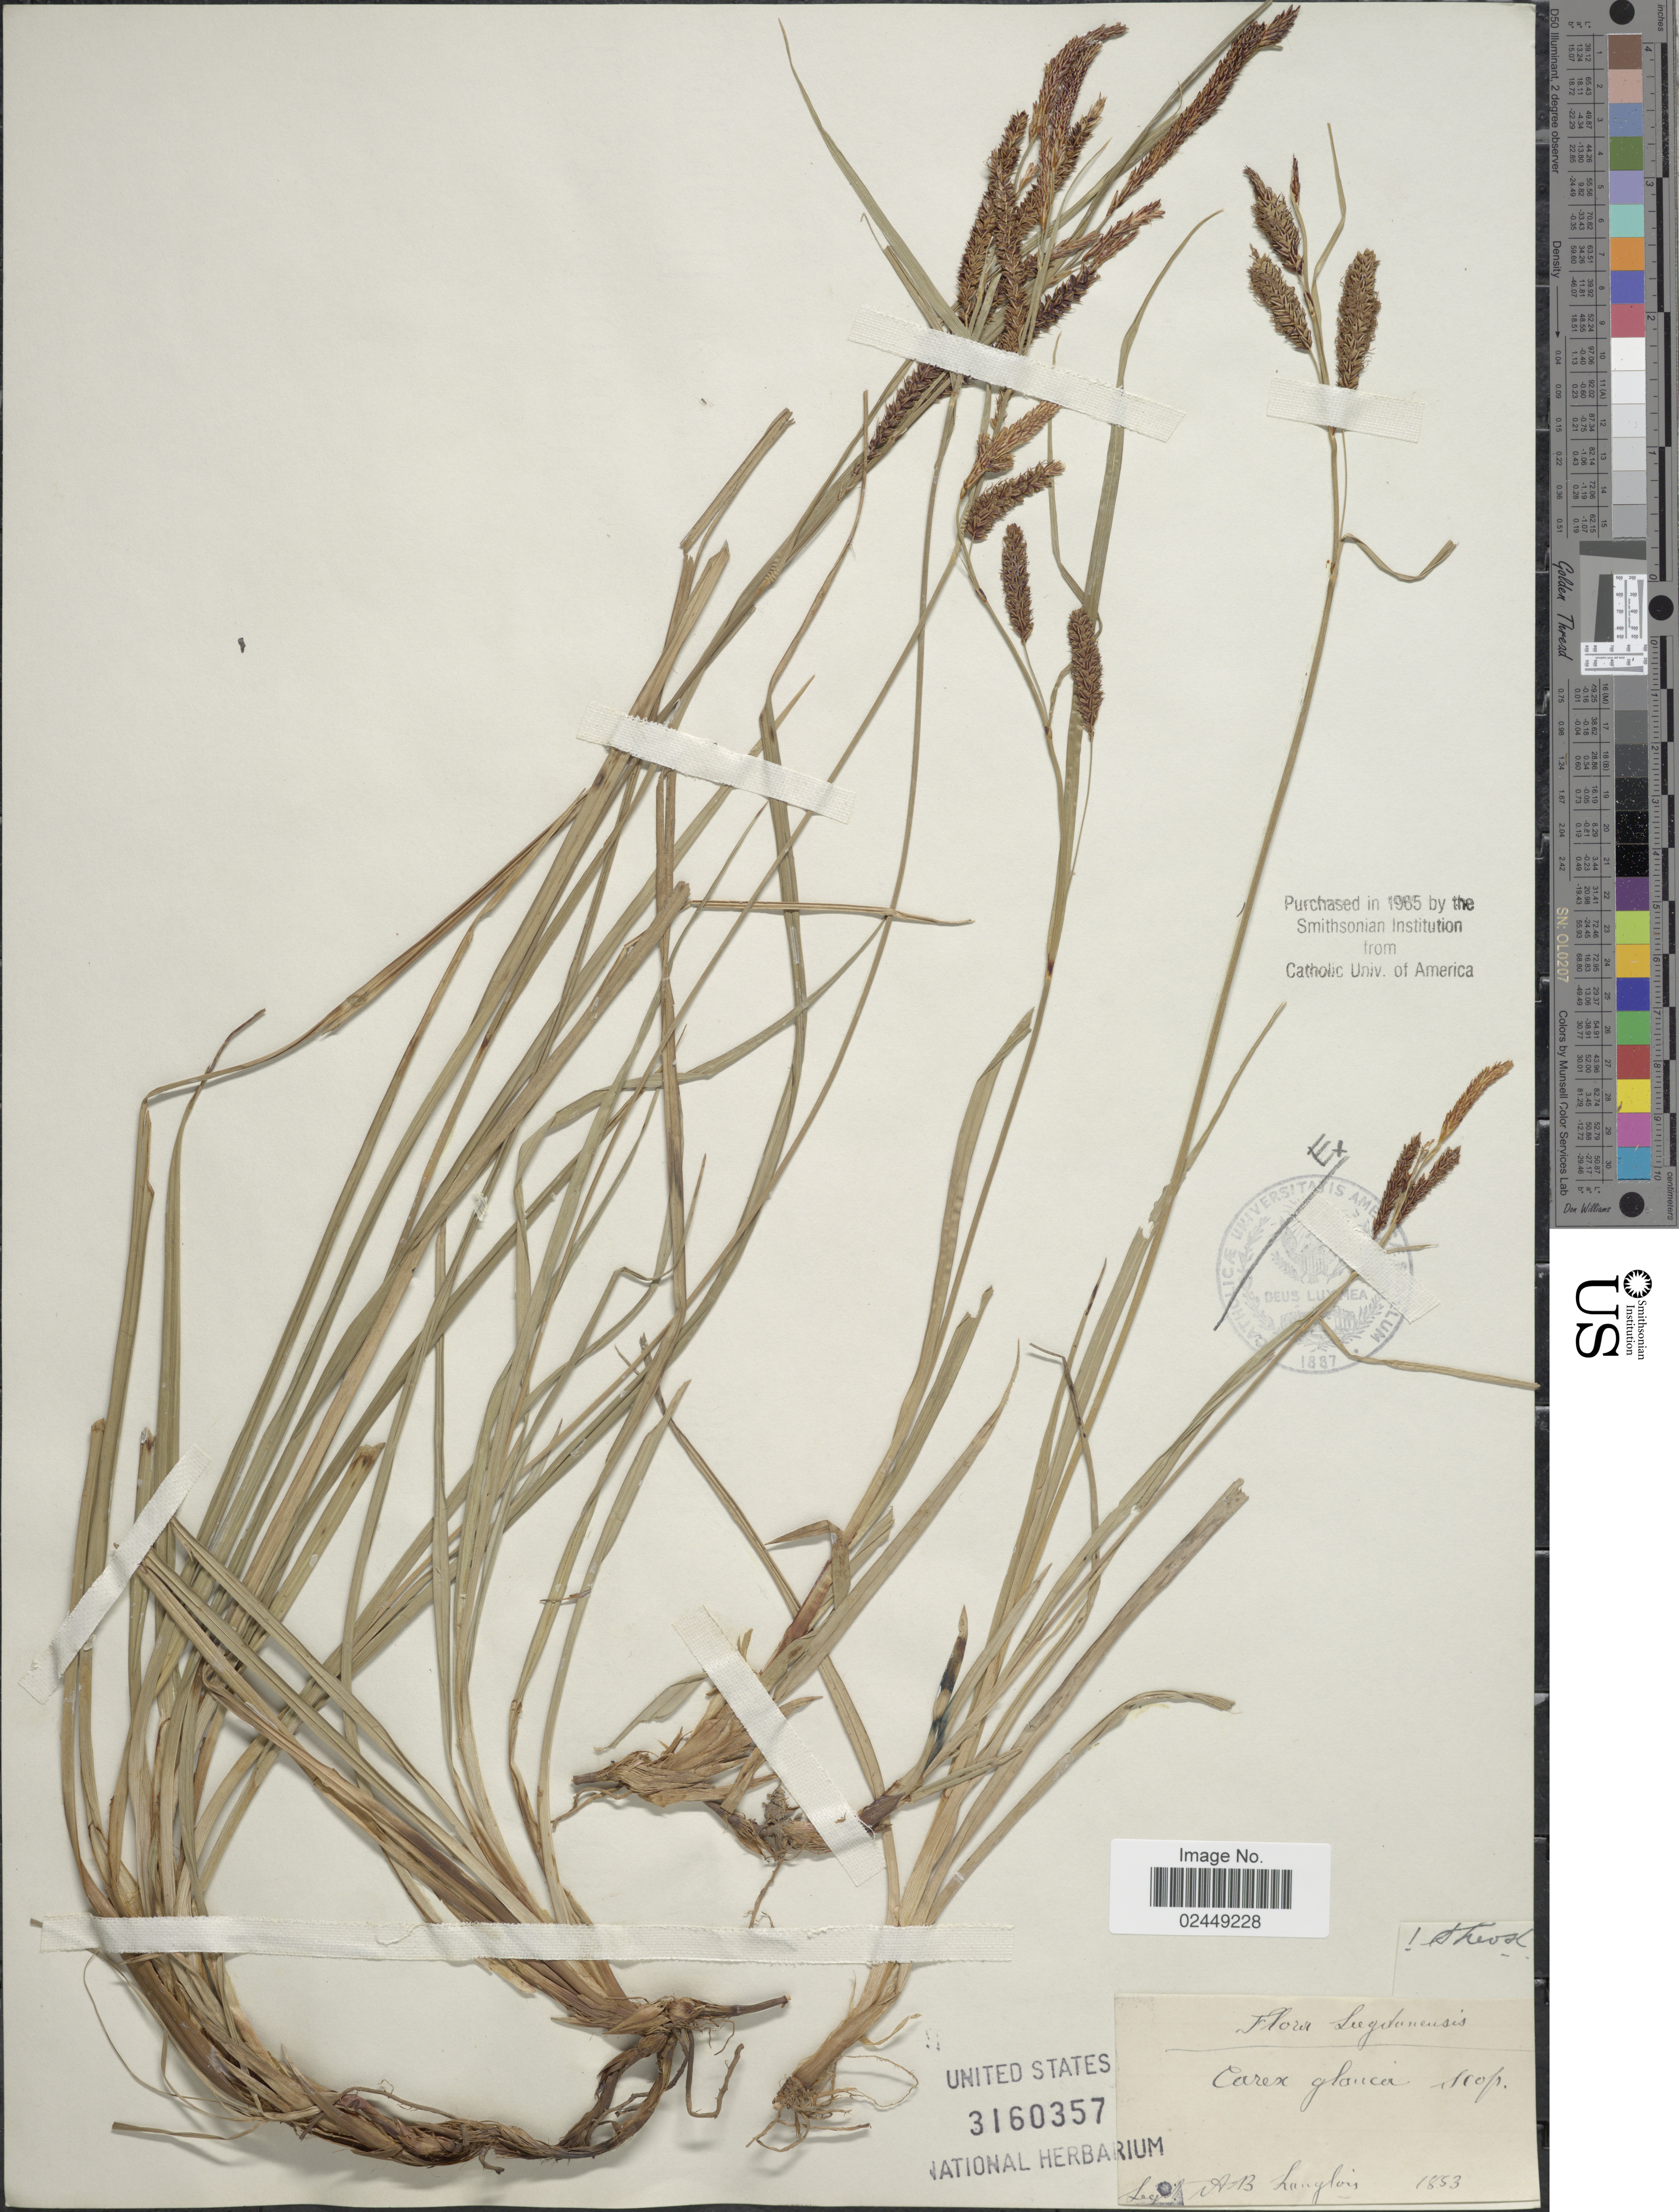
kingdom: Plantae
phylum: Tracheophyta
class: Liliopsida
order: Poales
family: Cyperaceae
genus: Carex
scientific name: Carex flacca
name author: Schreb.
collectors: A. Langlois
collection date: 1853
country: France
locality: Lugdunensis.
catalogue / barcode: US 3160357